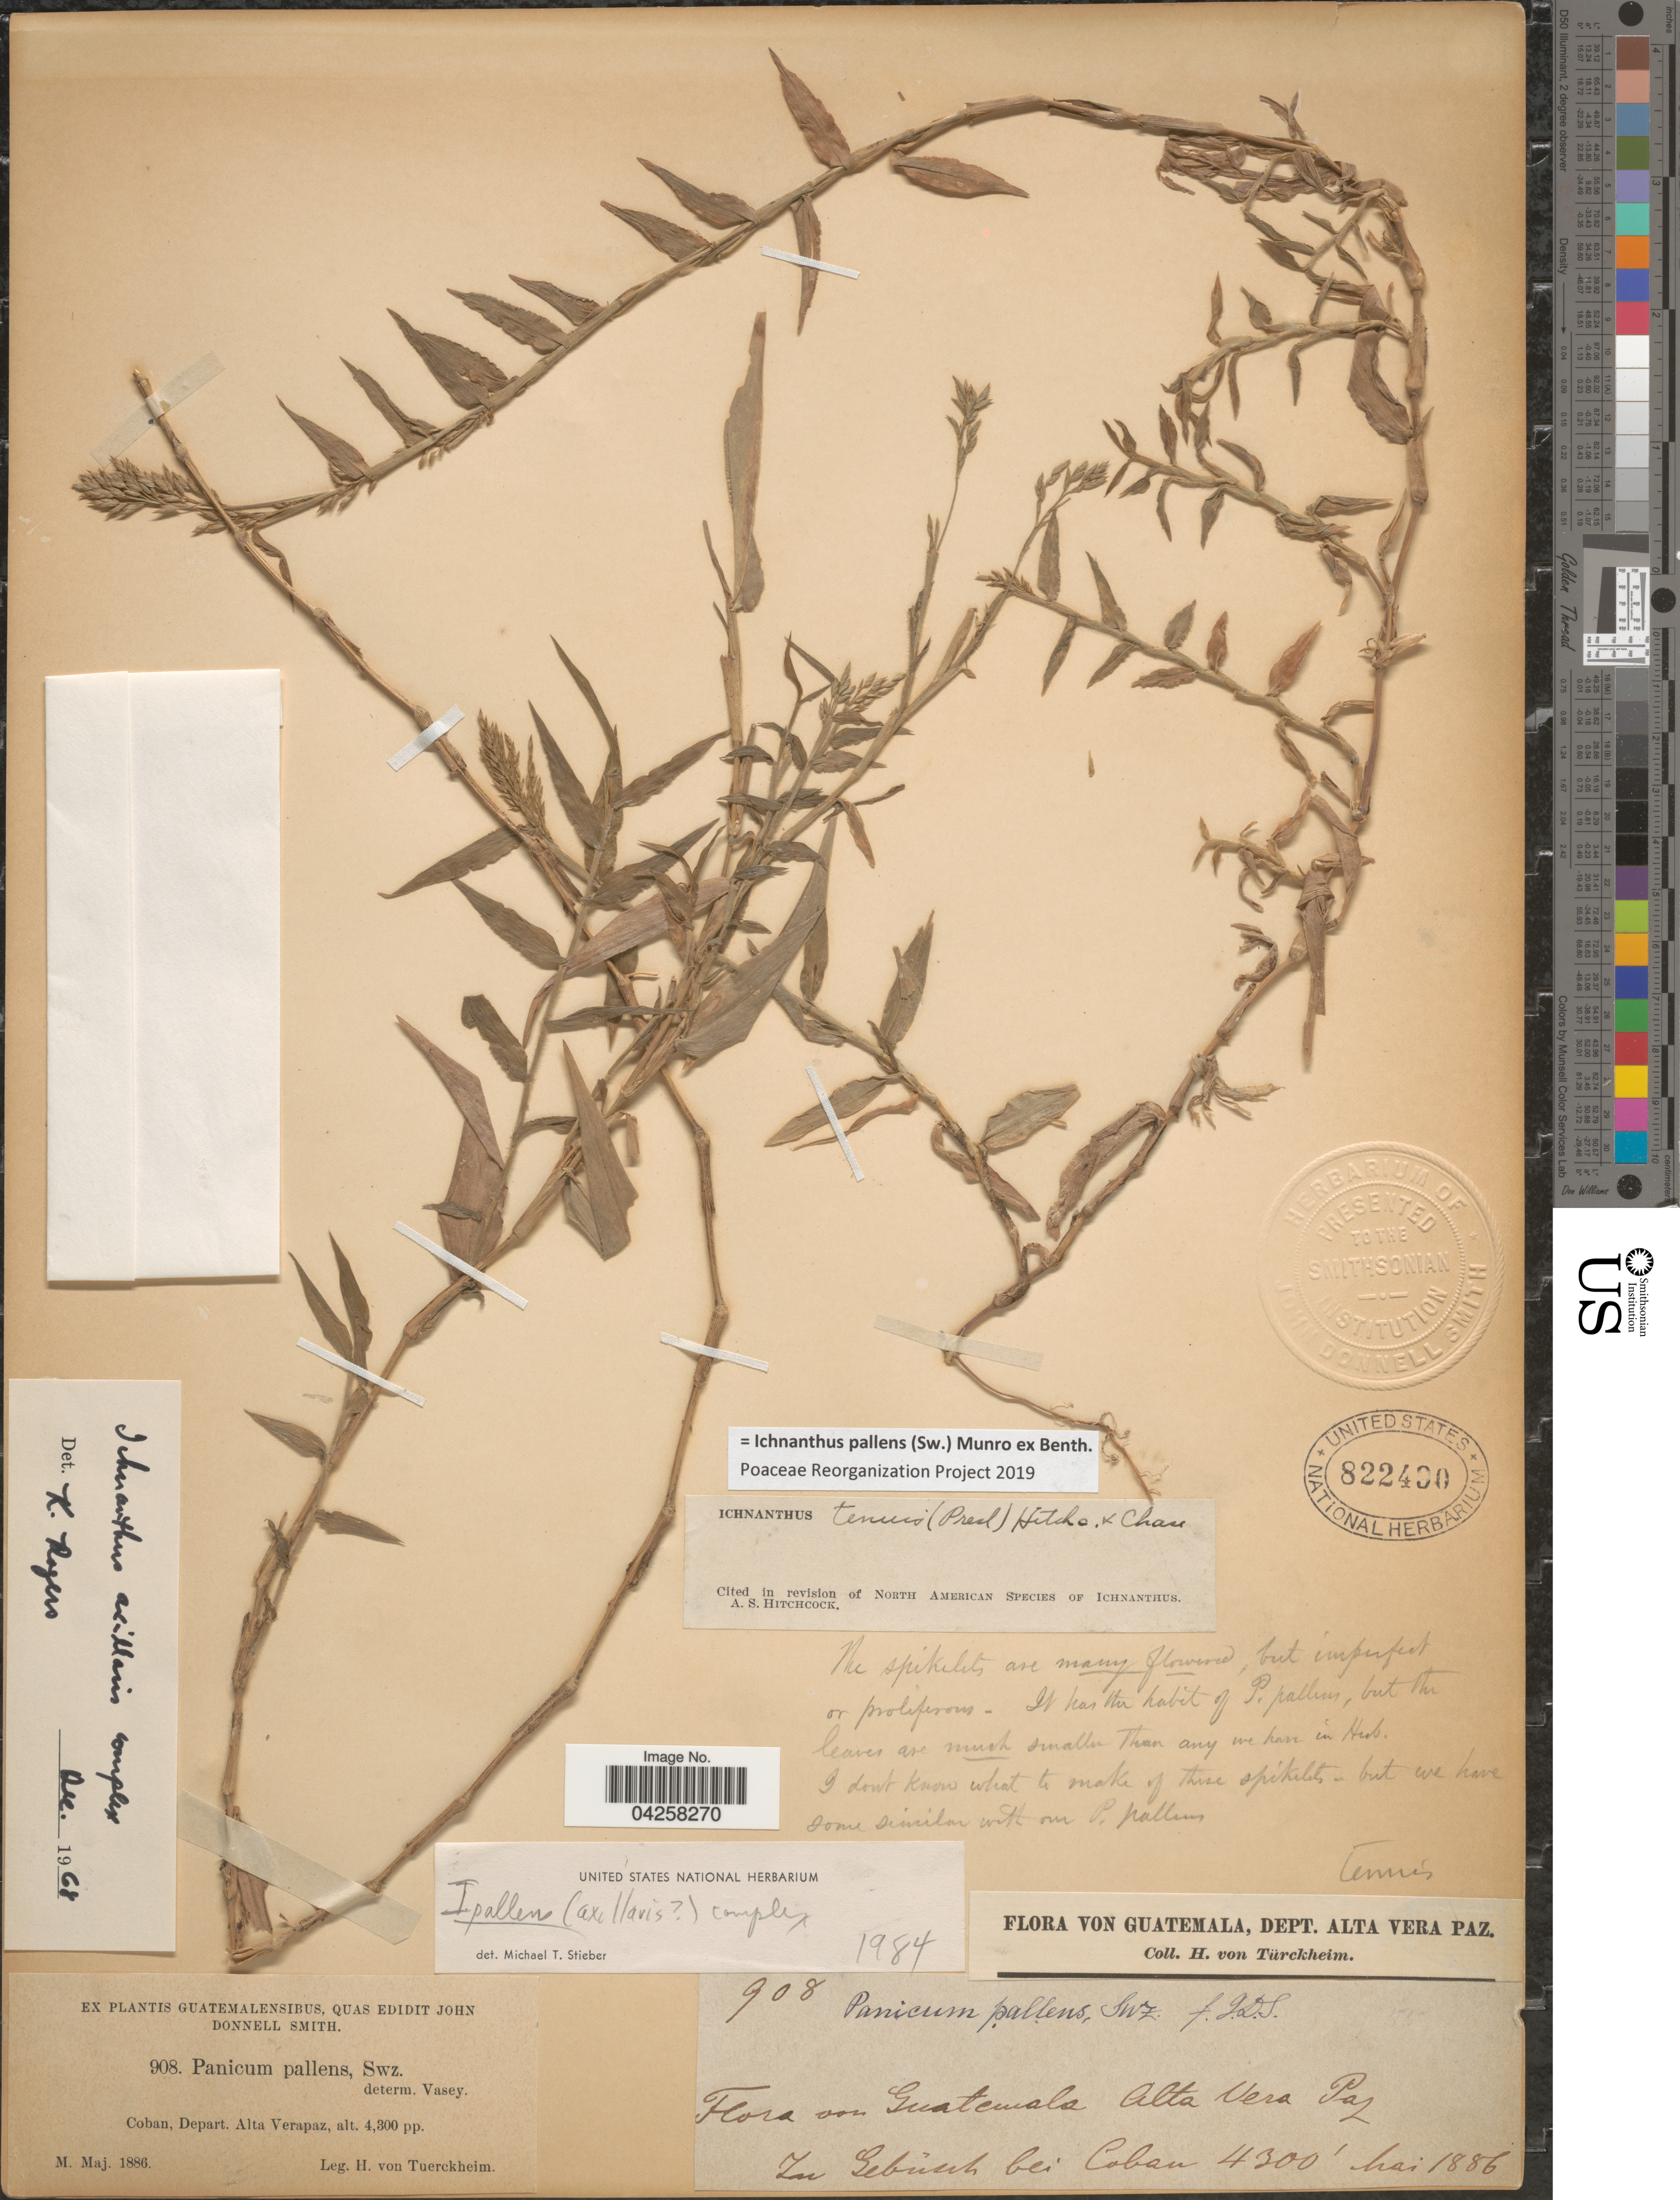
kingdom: Plantae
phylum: Tracheophyta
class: Liliopsida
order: Poales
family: Poaceae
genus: Ichnanthus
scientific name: Ichnanthus pallens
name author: (Sw.) Munro ex Benth.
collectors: H. von Türckheim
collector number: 908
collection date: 1886-05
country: Guatemala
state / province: Alta Verapaz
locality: Dept. Alta Vera paz. In Gebüsch bei Coban.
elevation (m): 1311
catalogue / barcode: US 822490